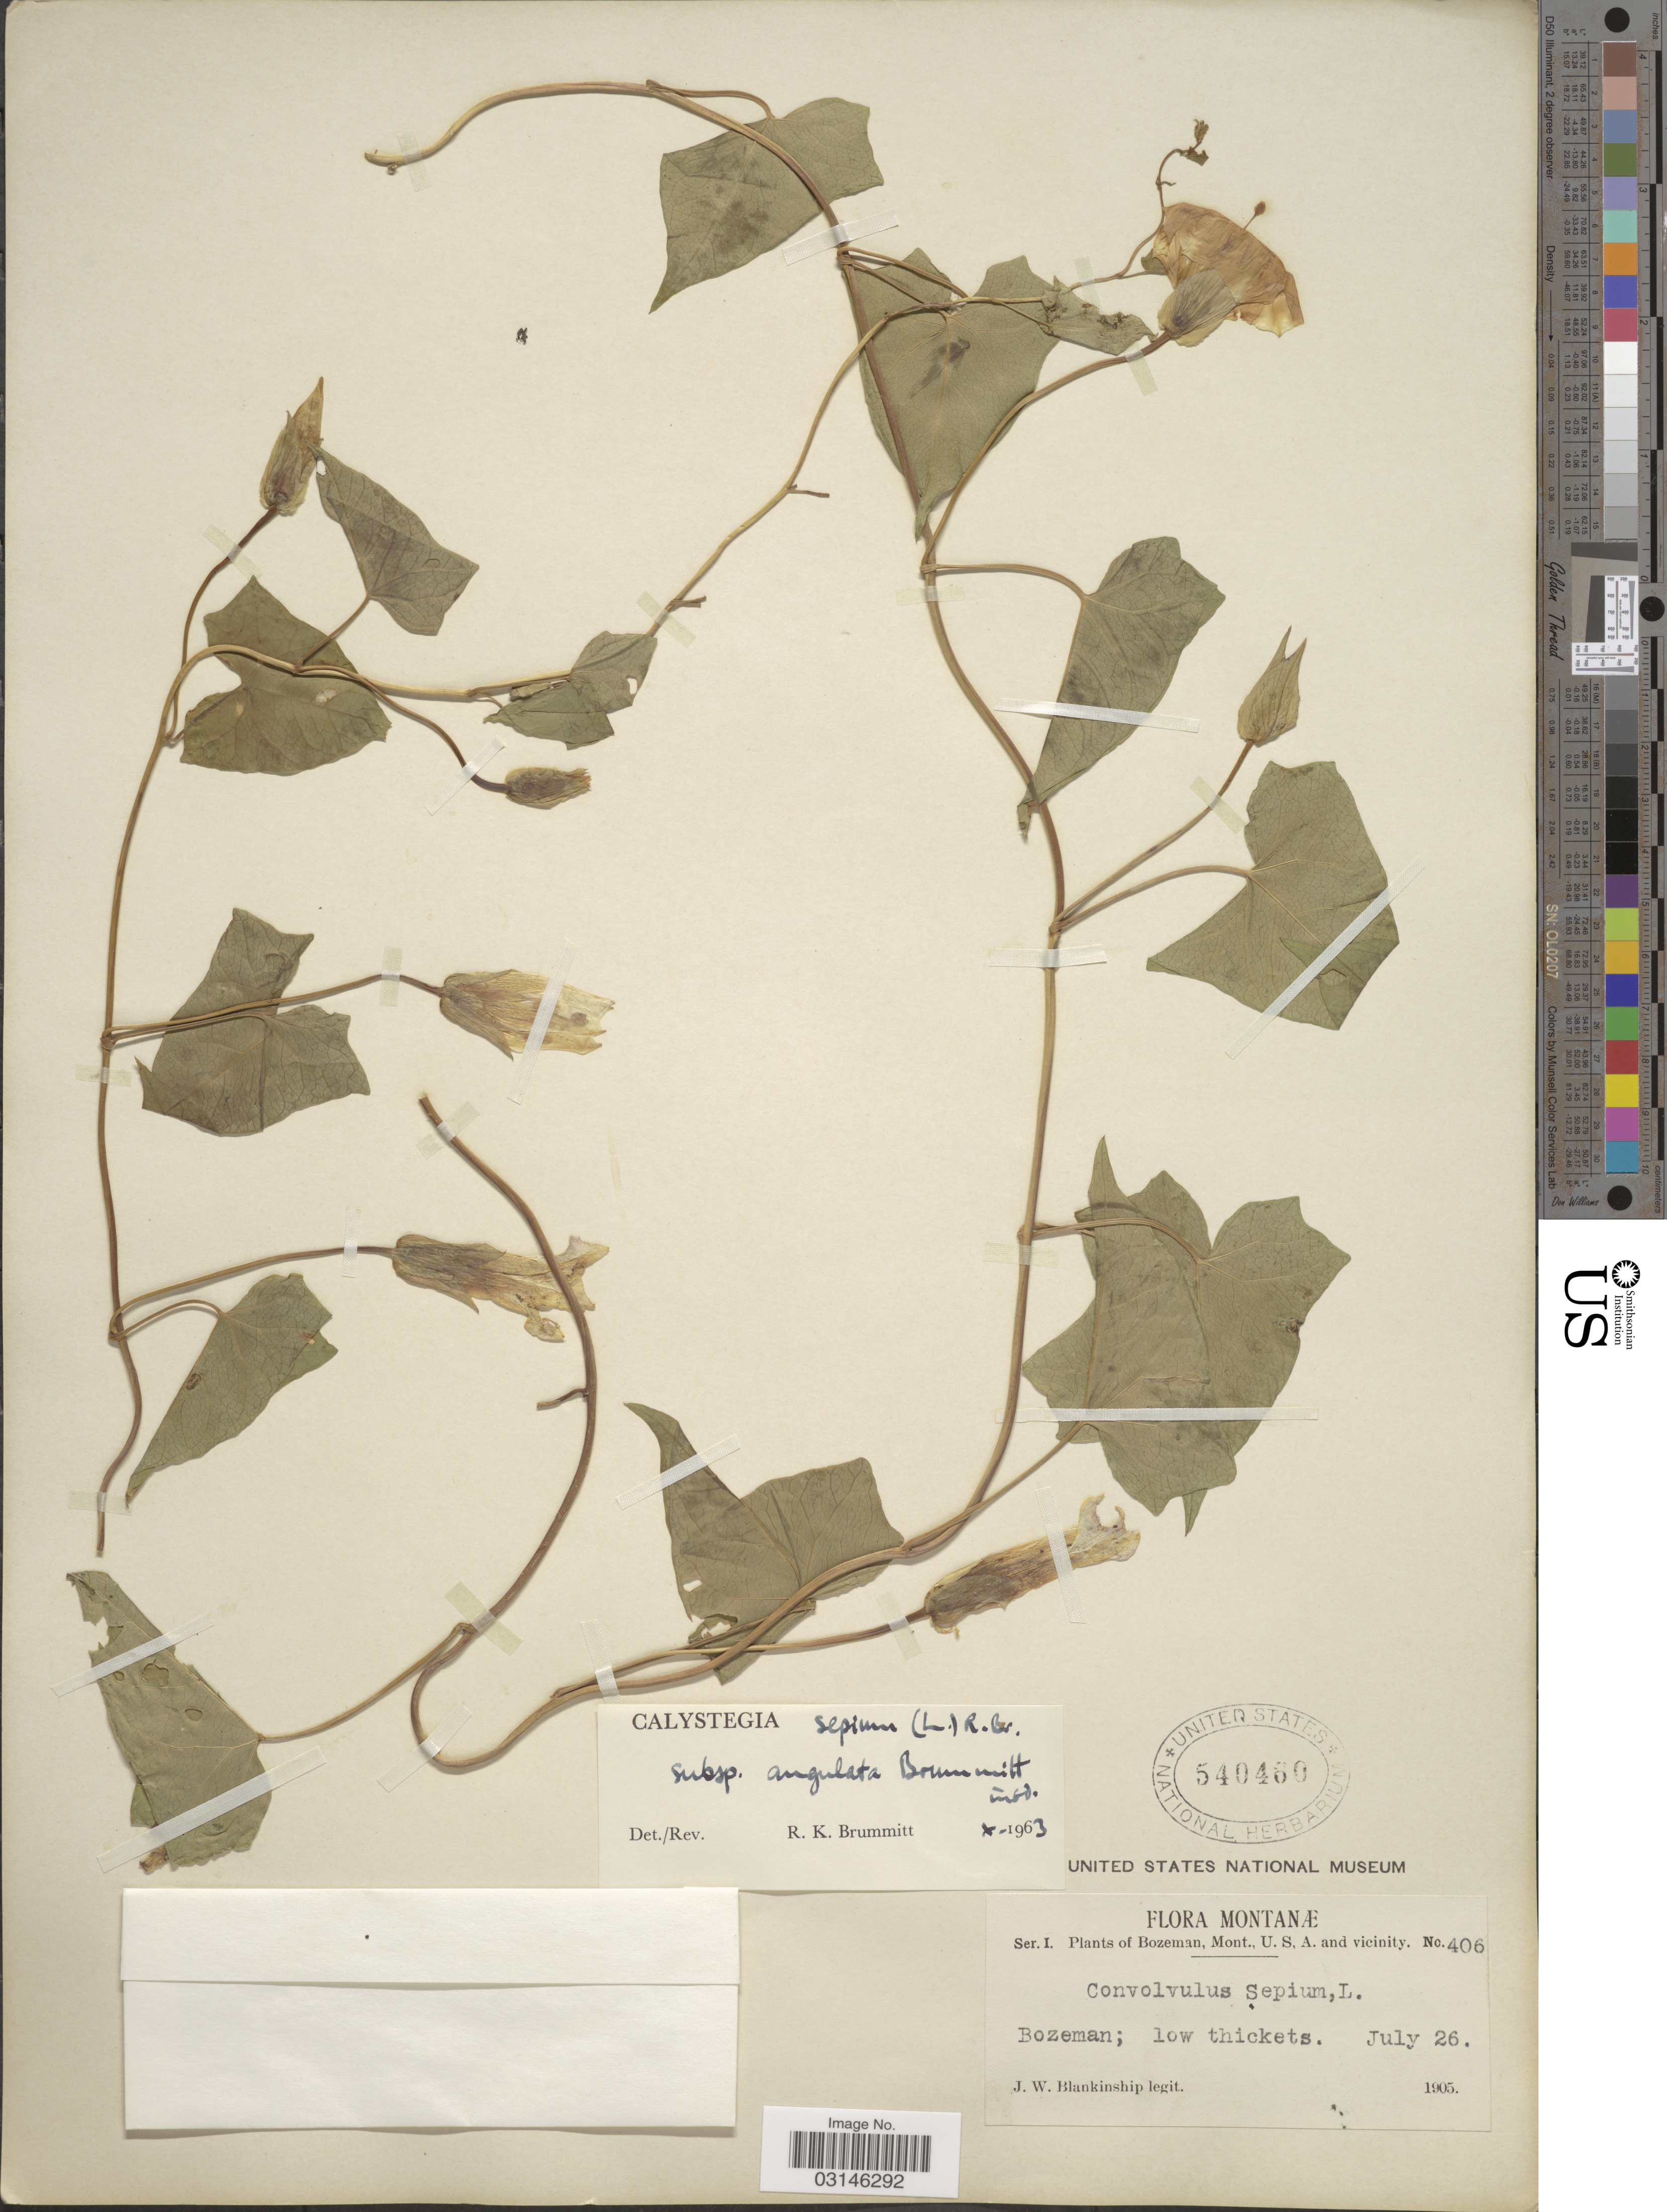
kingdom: Plantae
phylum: Tracheophyta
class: Magnoliopsida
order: Solanales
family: Convolvulaceae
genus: Calystegia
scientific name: Calystegia sepium subsp. angulata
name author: Brummitt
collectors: J. W. Blankinship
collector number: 406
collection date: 1905-07-26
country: United States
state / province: Montana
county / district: Gallatin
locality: Bozeman, low thickets.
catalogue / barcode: US 540460